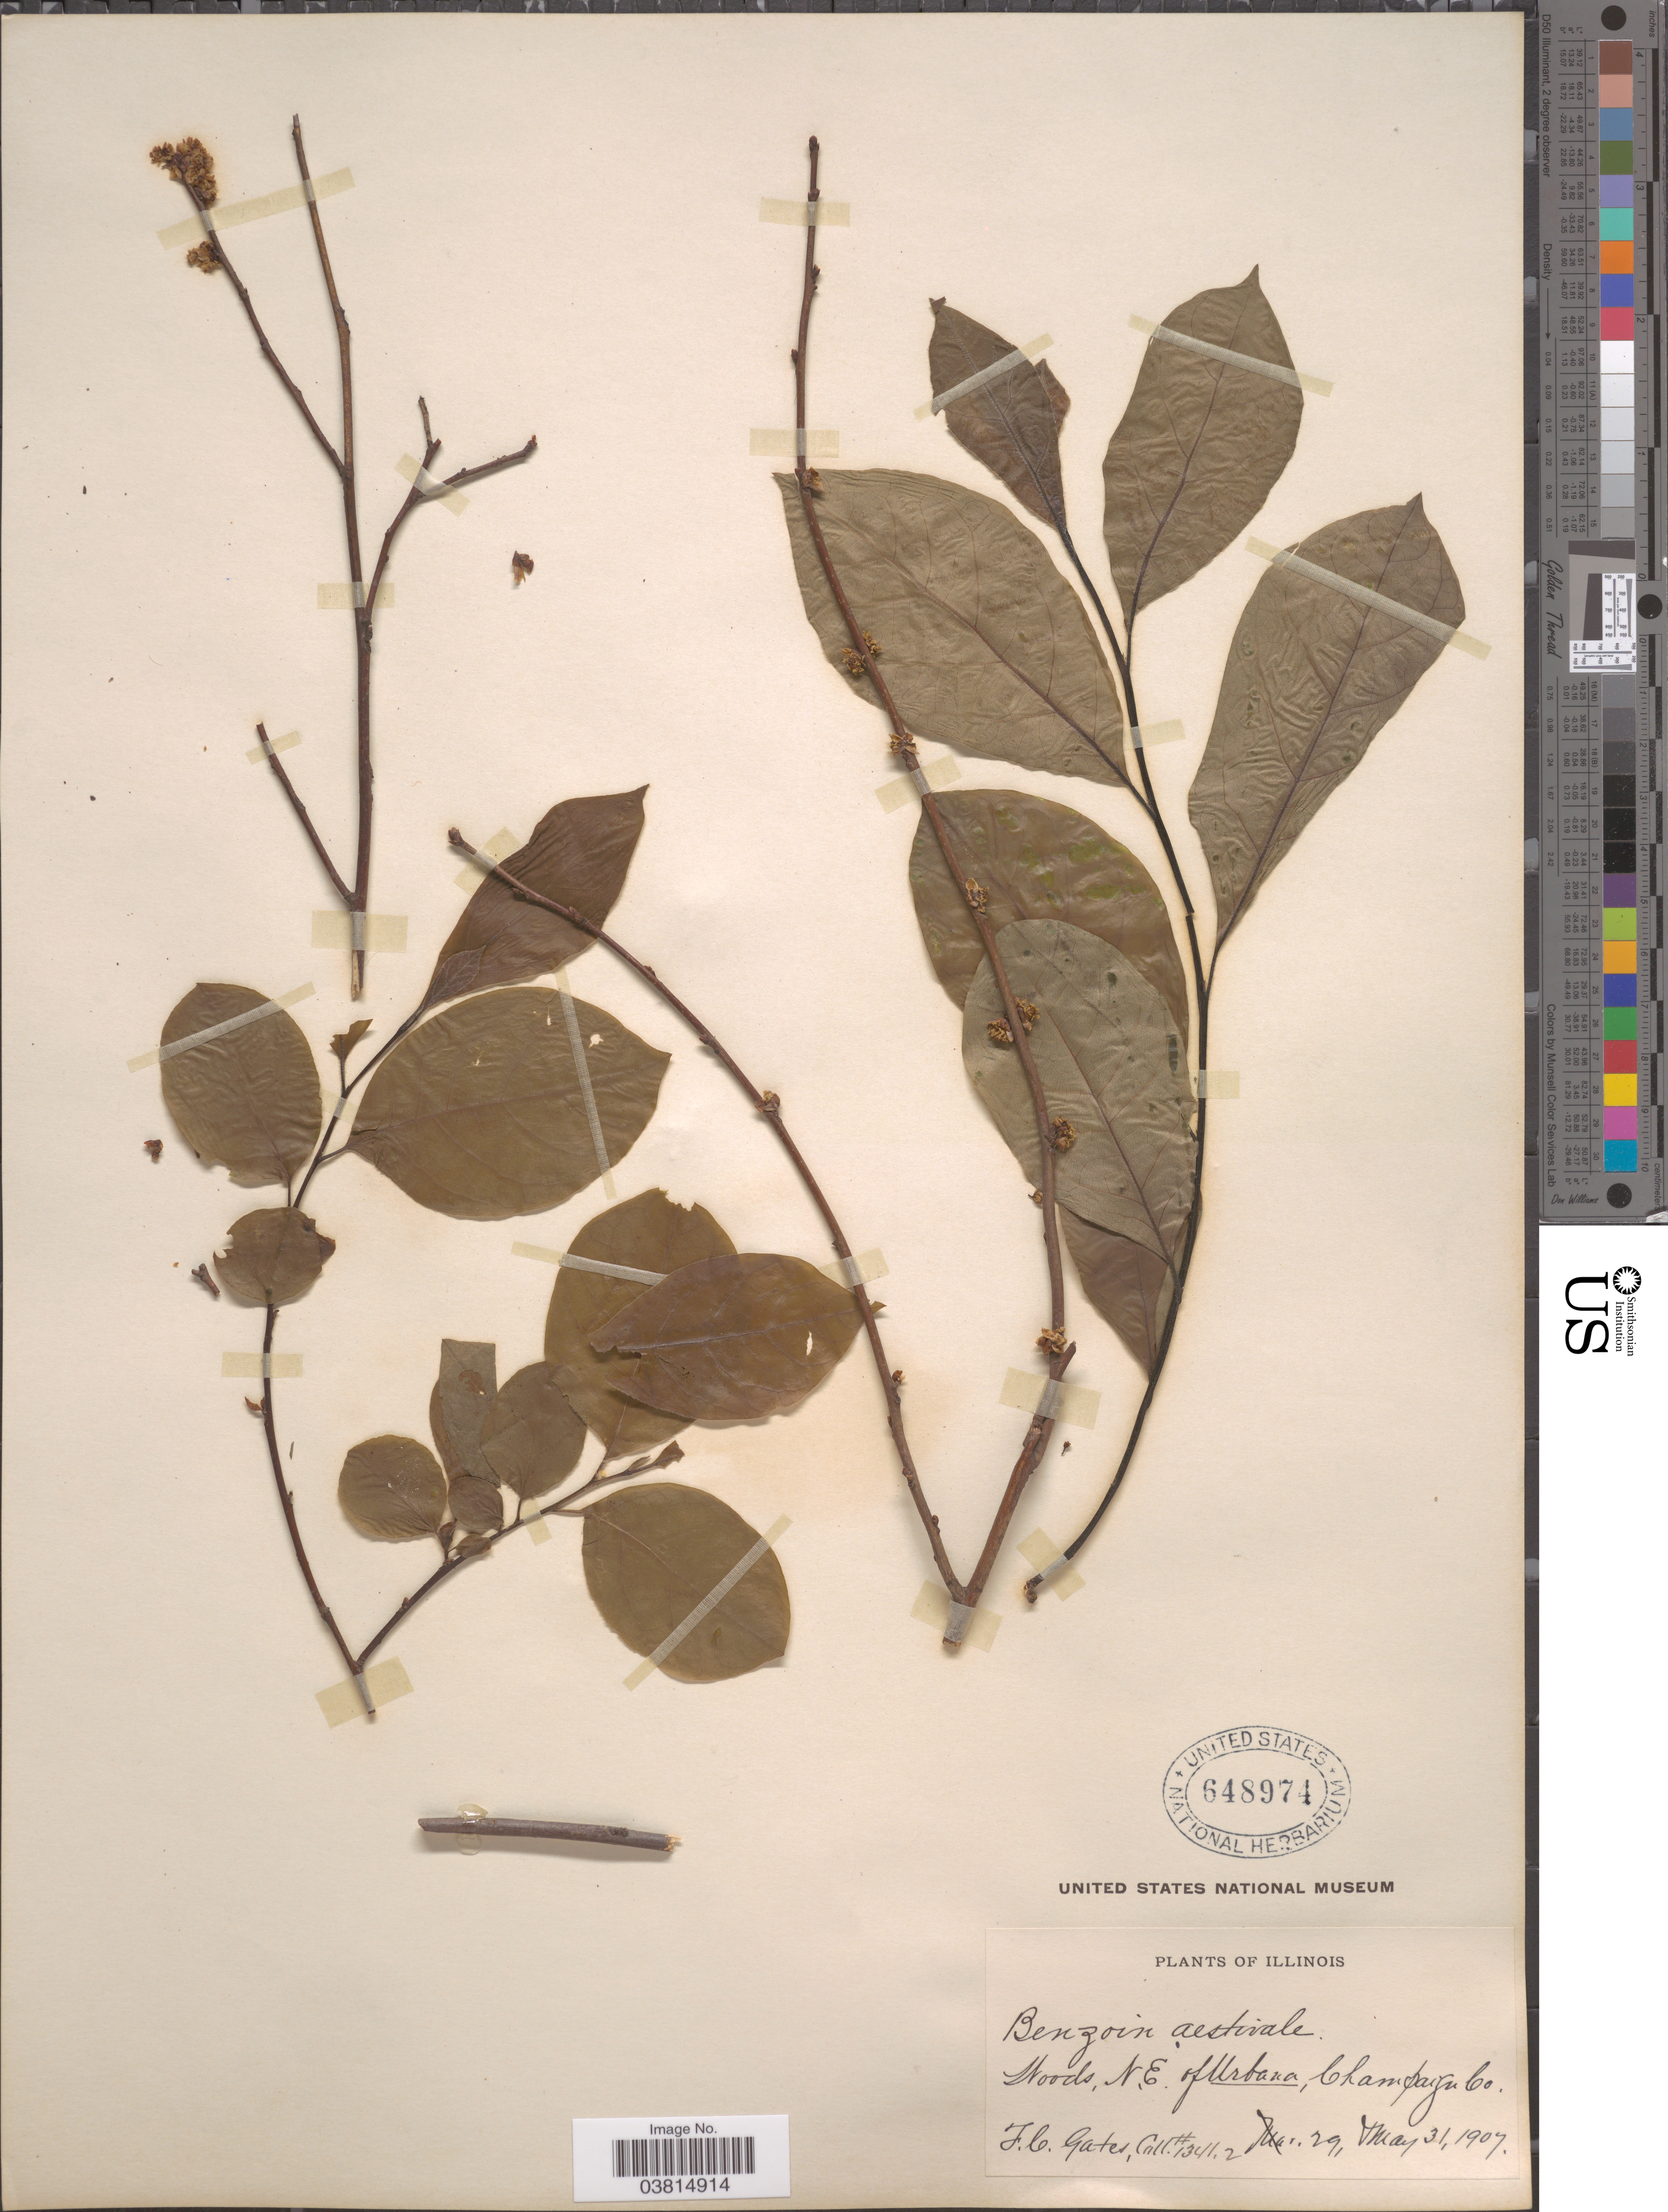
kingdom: Plantae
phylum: Tracheophyta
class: Magnoliopsida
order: Laurales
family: Lauraceae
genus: Lindera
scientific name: Lindera benzoin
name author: (L.) Blume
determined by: Strong, Mark T., (BOT), Smithsonian Institution - National Museum of Natural History (UNITED STATES)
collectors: F. C. Gates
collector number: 13412*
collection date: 1907-03-29/1907-05-31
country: United States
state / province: Illinois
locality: Woods, N.E. of Urbana, Champaign Co.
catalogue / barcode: US 648974